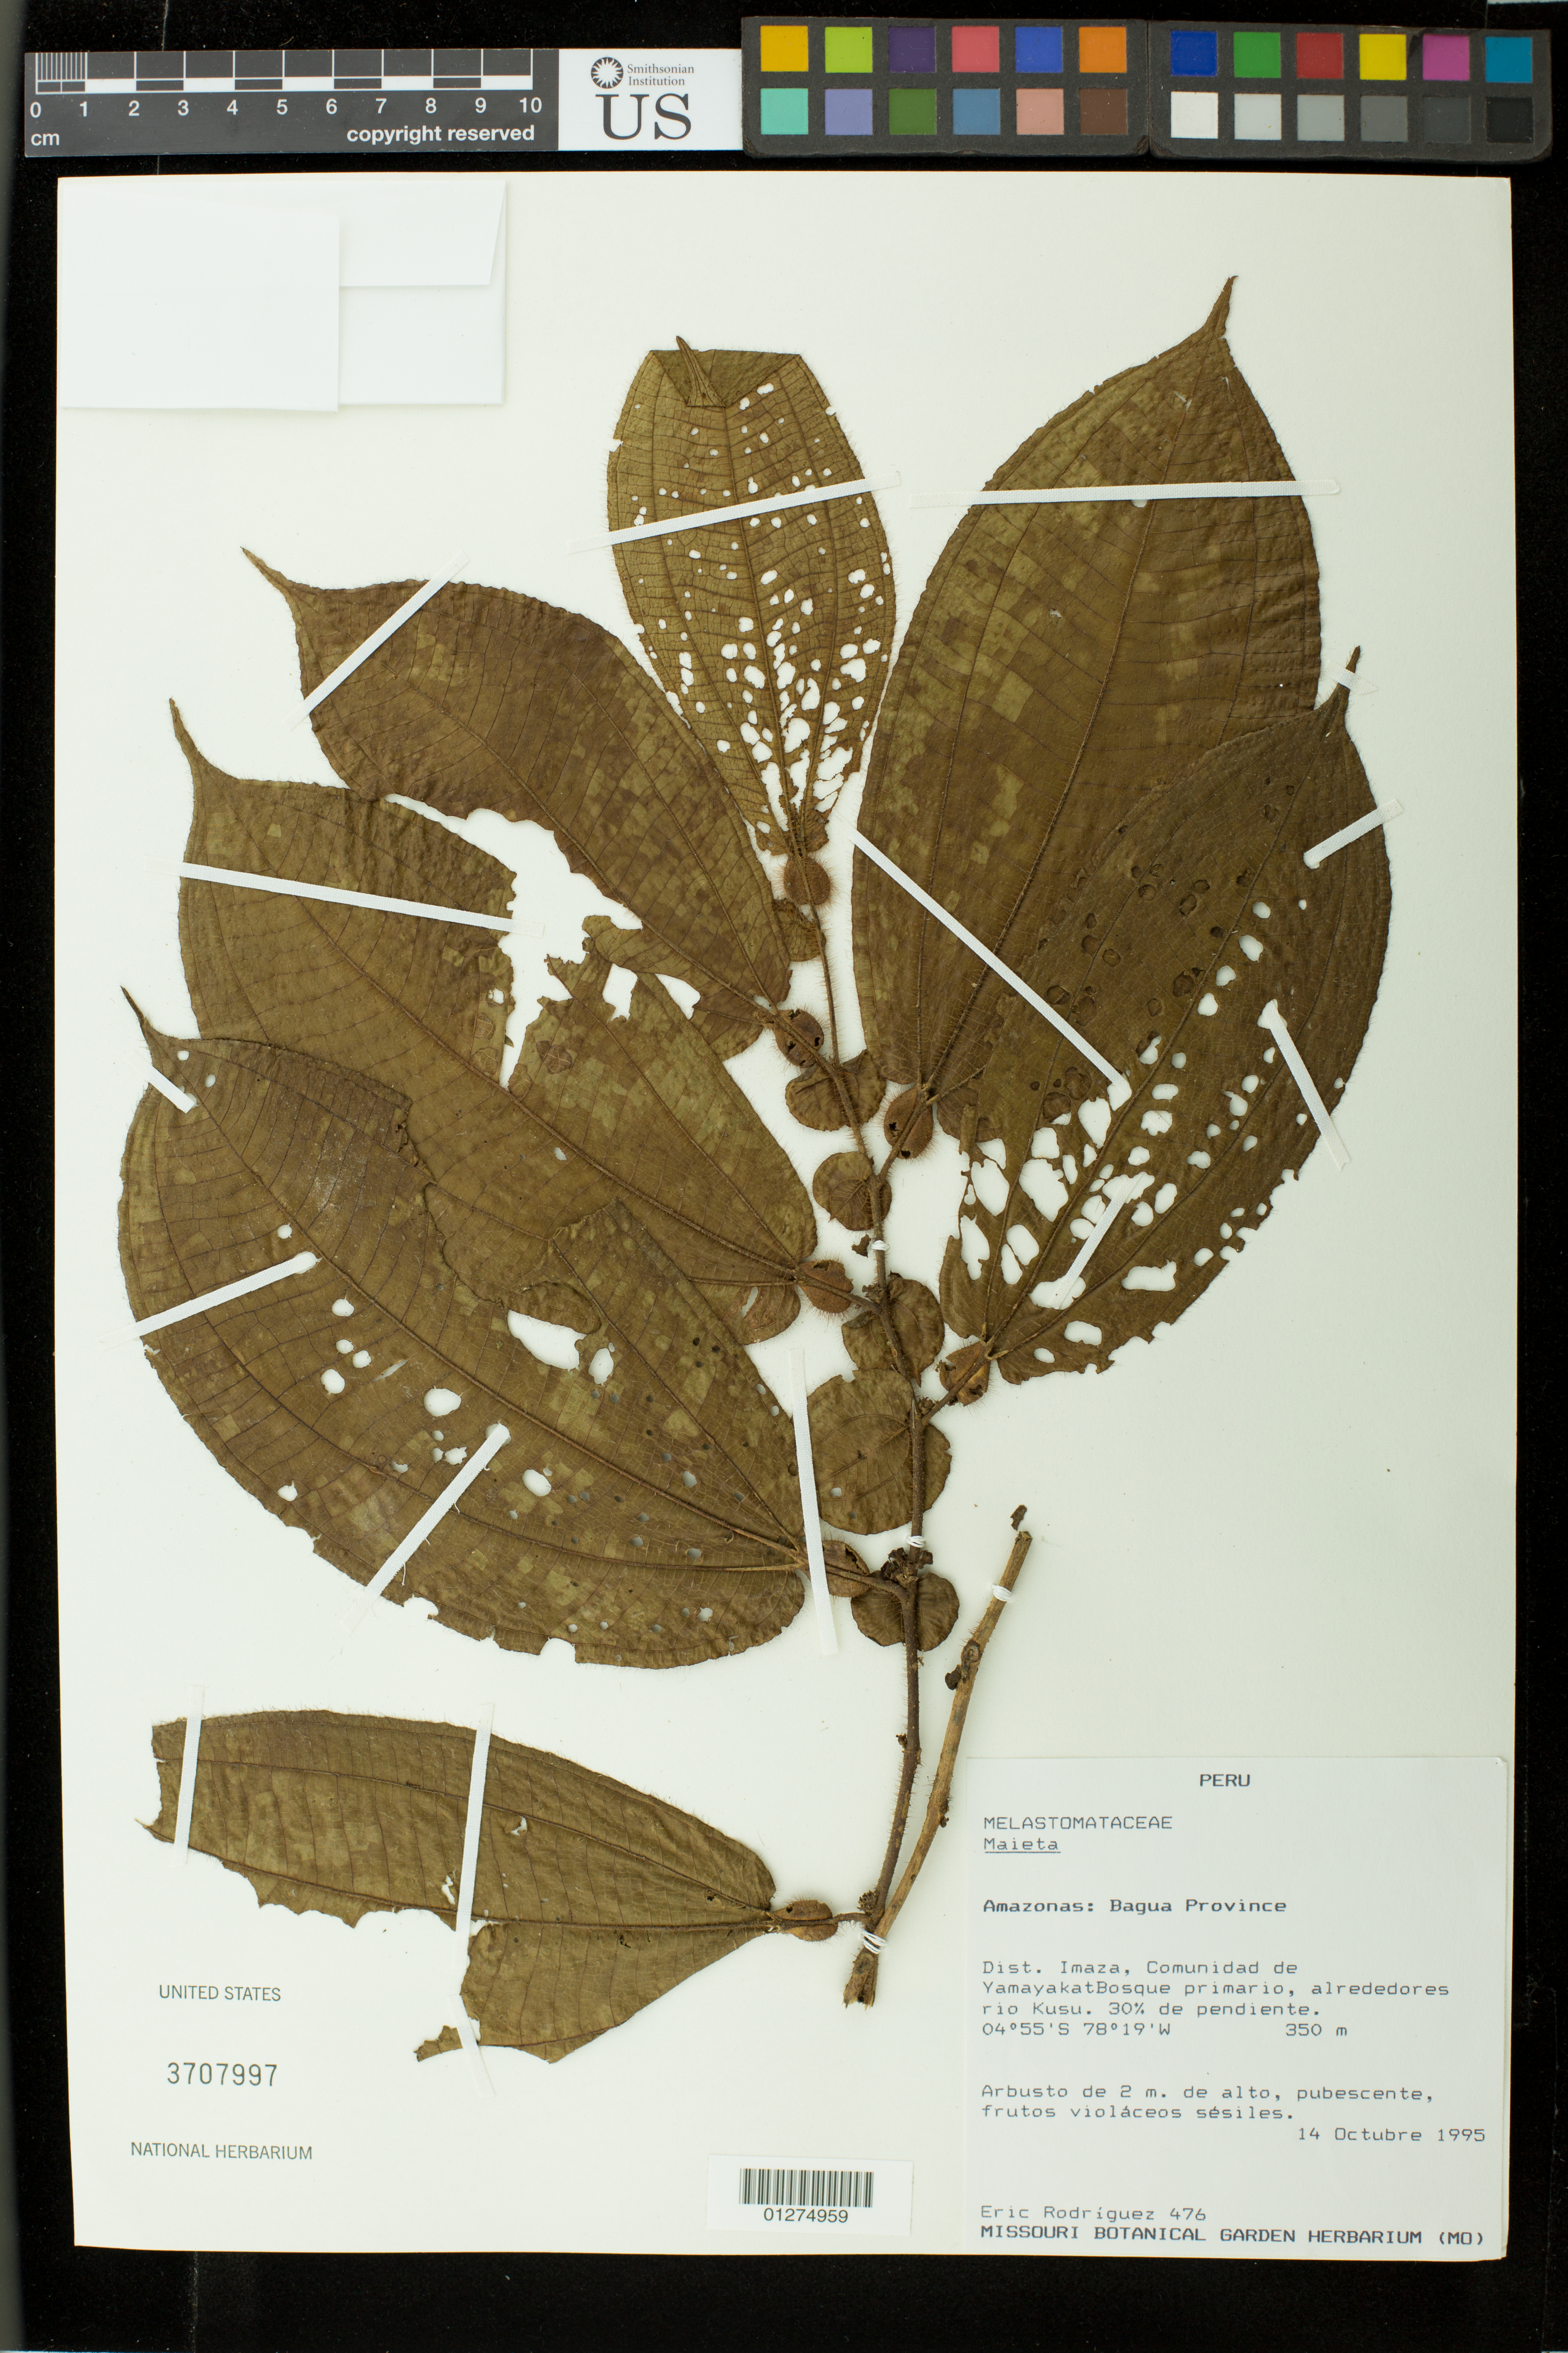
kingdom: Plantae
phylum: Tracheophyta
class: Magnoliopsida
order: Myrtales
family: Melastomataceae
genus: Clidemia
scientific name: Clidemia sprucei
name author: Gleason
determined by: Michelangeli, F. A.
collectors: E. Rodriguez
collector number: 476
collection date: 1995-10-14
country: Peru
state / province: Amazonas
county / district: Bagua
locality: Dist. Imaza, Comunidad de Yamayakat, bosque primario alrededores rio Kusu.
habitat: bosque primario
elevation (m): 350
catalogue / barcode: US 3707997